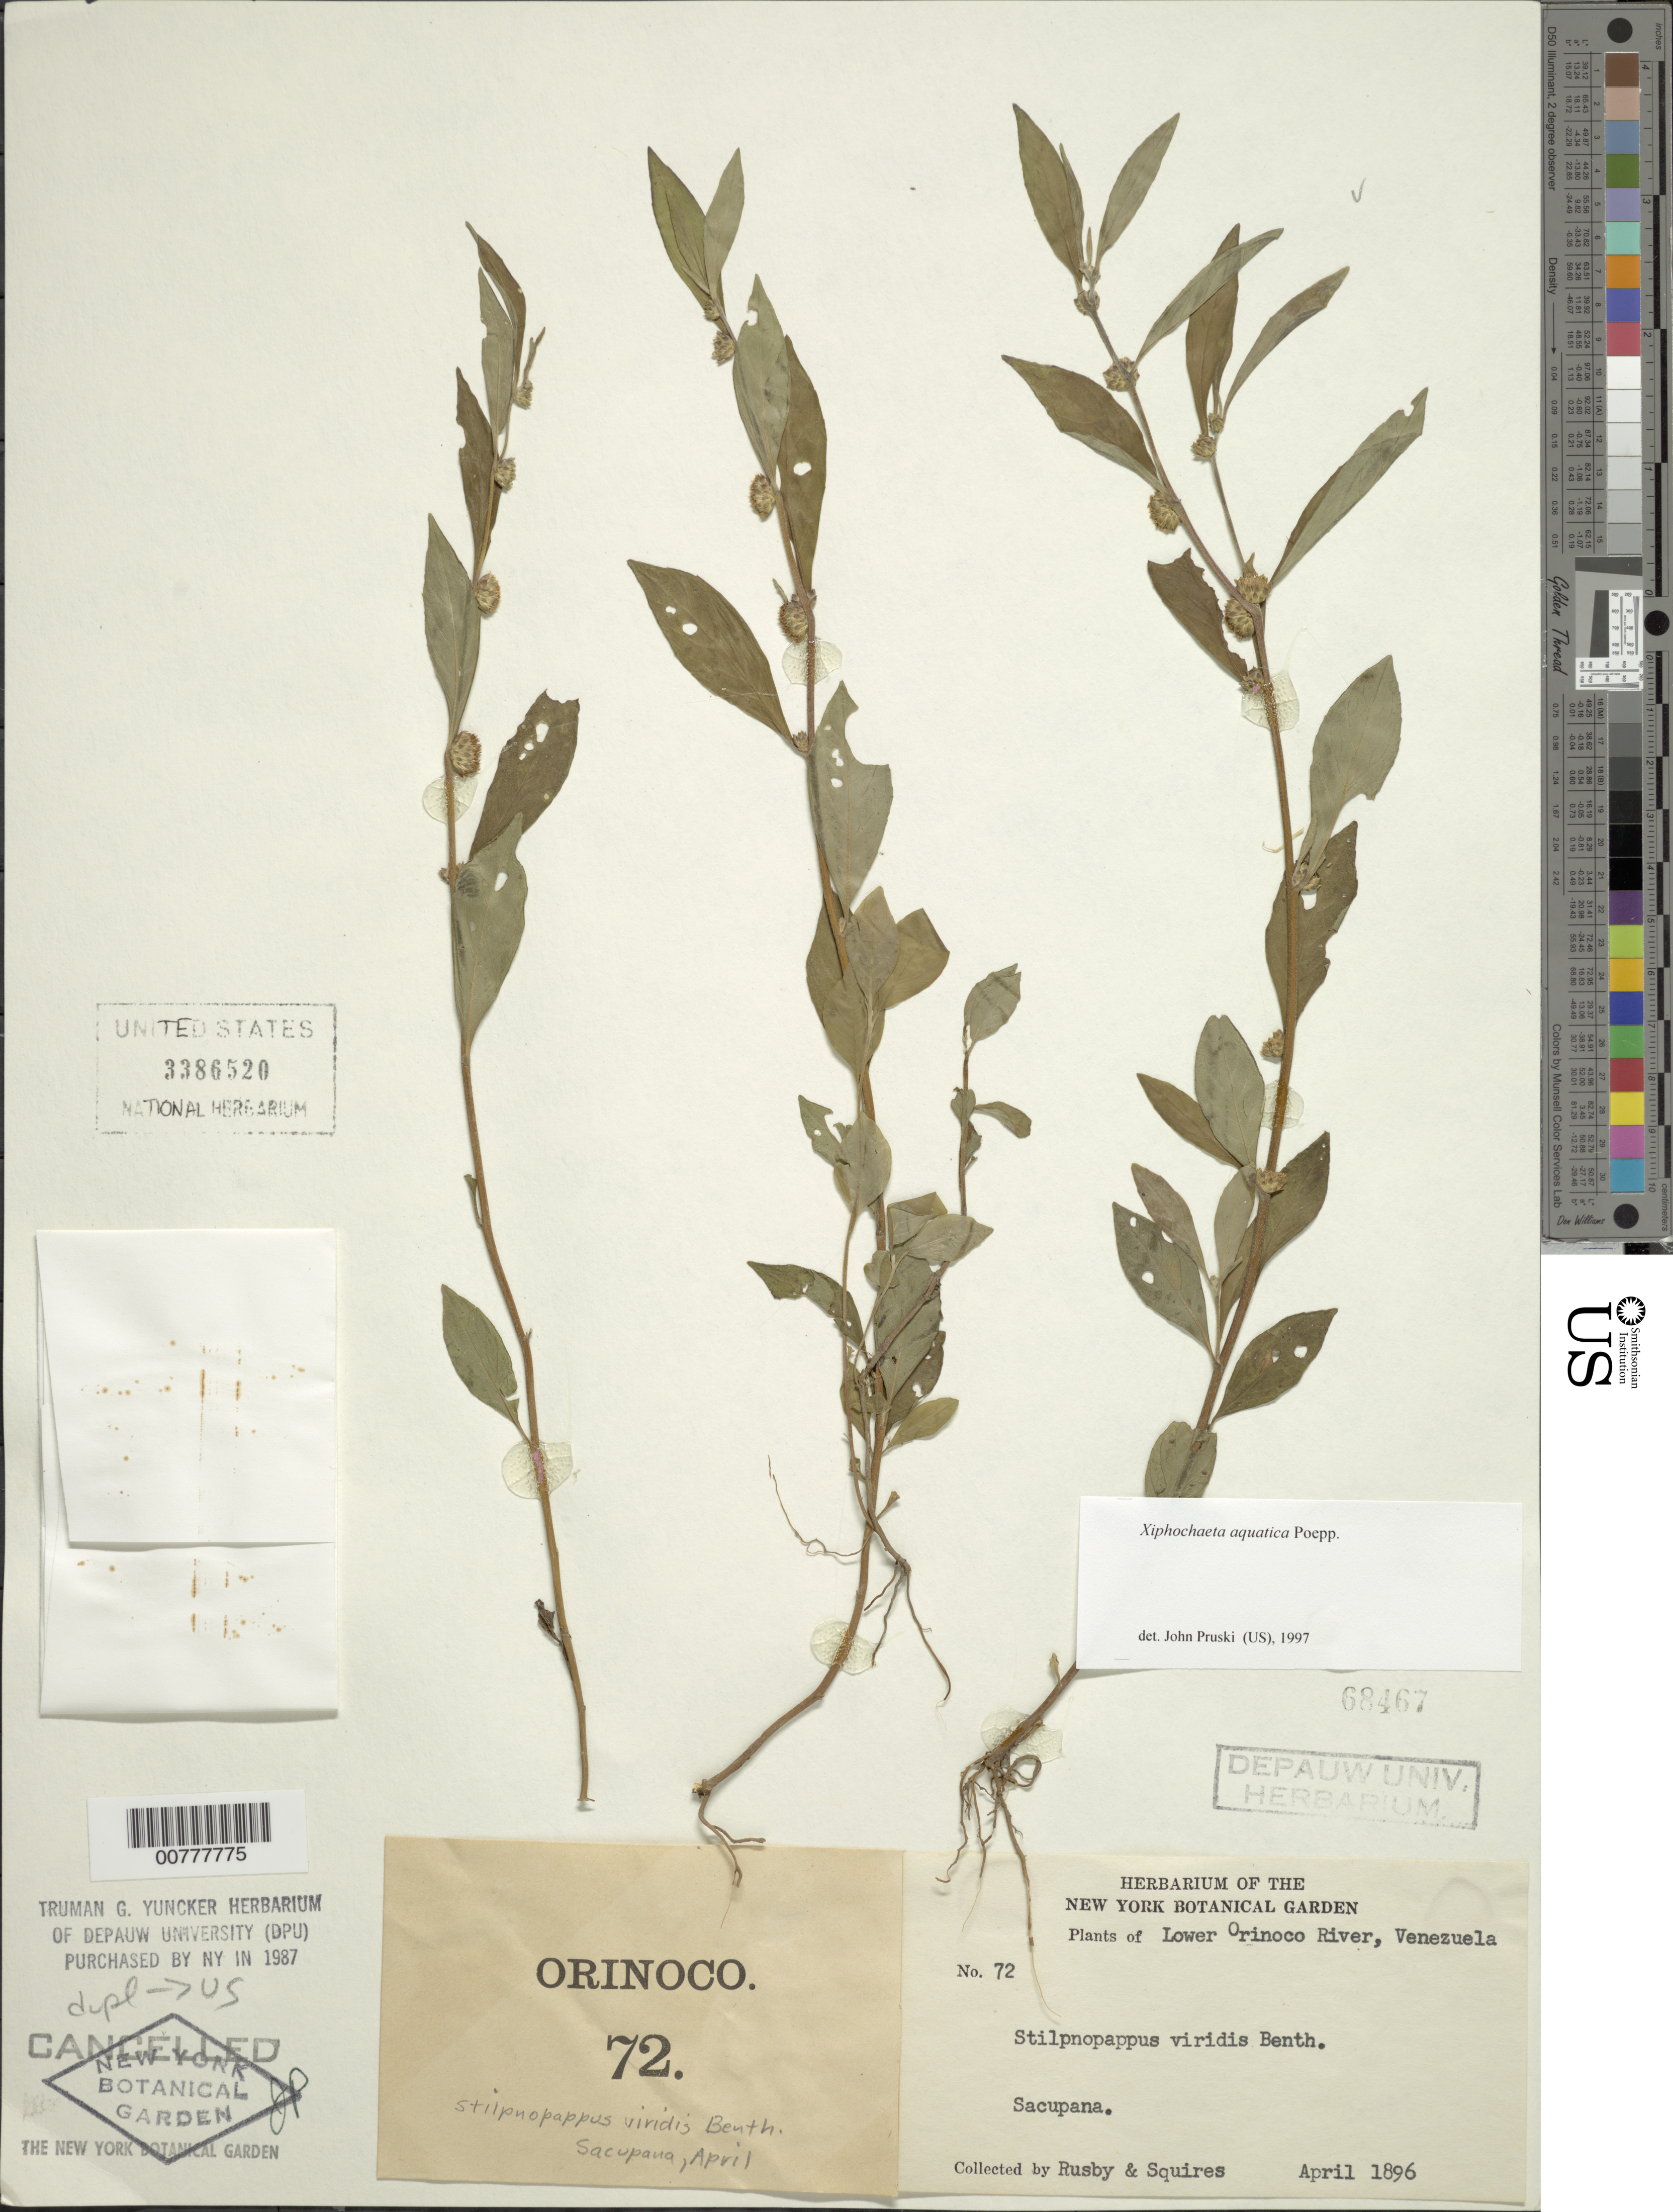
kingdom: Plantae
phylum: Tracheophyta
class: Magnoliopsida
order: Asterales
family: Asteraceae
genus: Xiphochaeta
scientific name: Xiphochaeta aquatica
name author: Poepp.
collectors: H. H. Rusby & R. Squires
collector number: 72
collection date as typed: April 1896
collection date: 1896-04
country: Venezuela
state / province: Delta Amacuro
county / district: Antonio Díaz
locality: Lower Orinoco, Sacupana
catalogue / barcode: US 3386520